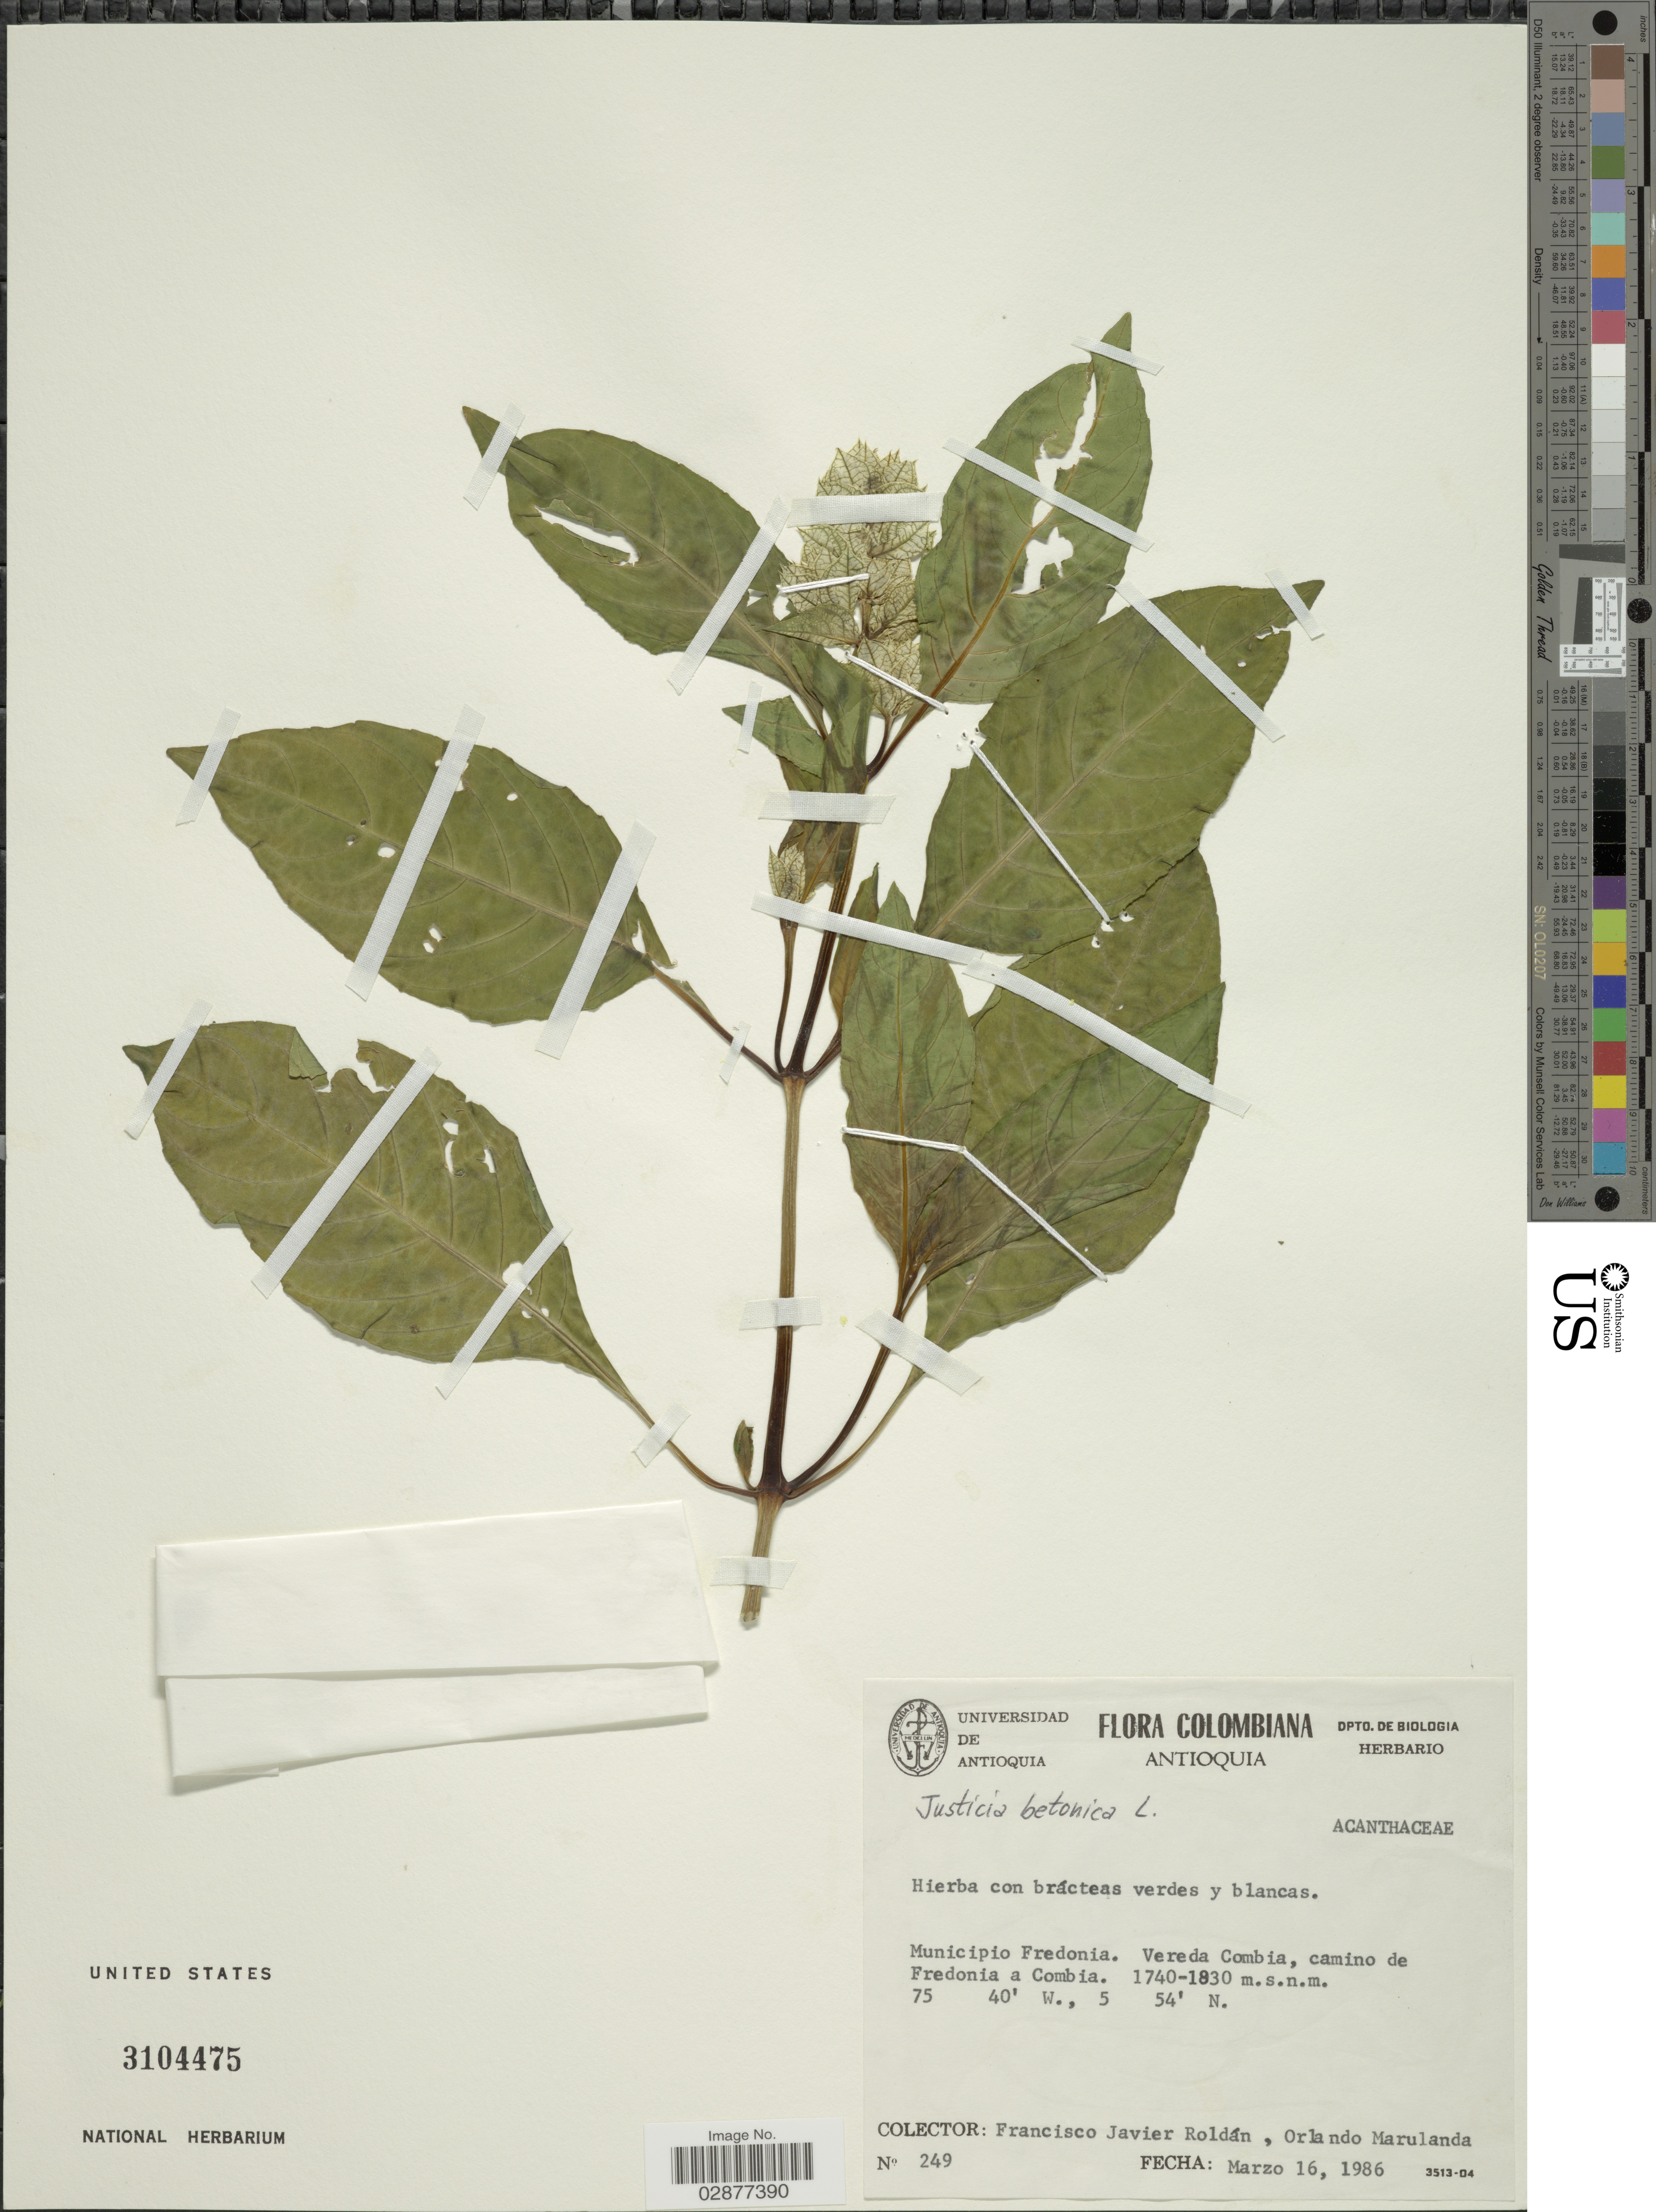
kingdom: Plantae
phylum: Tracheophyta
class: Magnoliopsida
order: Lamiales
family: Acanthaceae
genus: Justicia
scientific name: Justicia betonica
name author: L.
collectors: F. J. Roldán & O. Marulanda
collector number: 249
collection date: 1986-03-16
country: Colombia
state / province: Antioquia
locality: Municipio Fredonia. Vereda Combia, camino de Fredonia a Combia.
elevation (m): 1740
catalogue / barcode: US 3104475